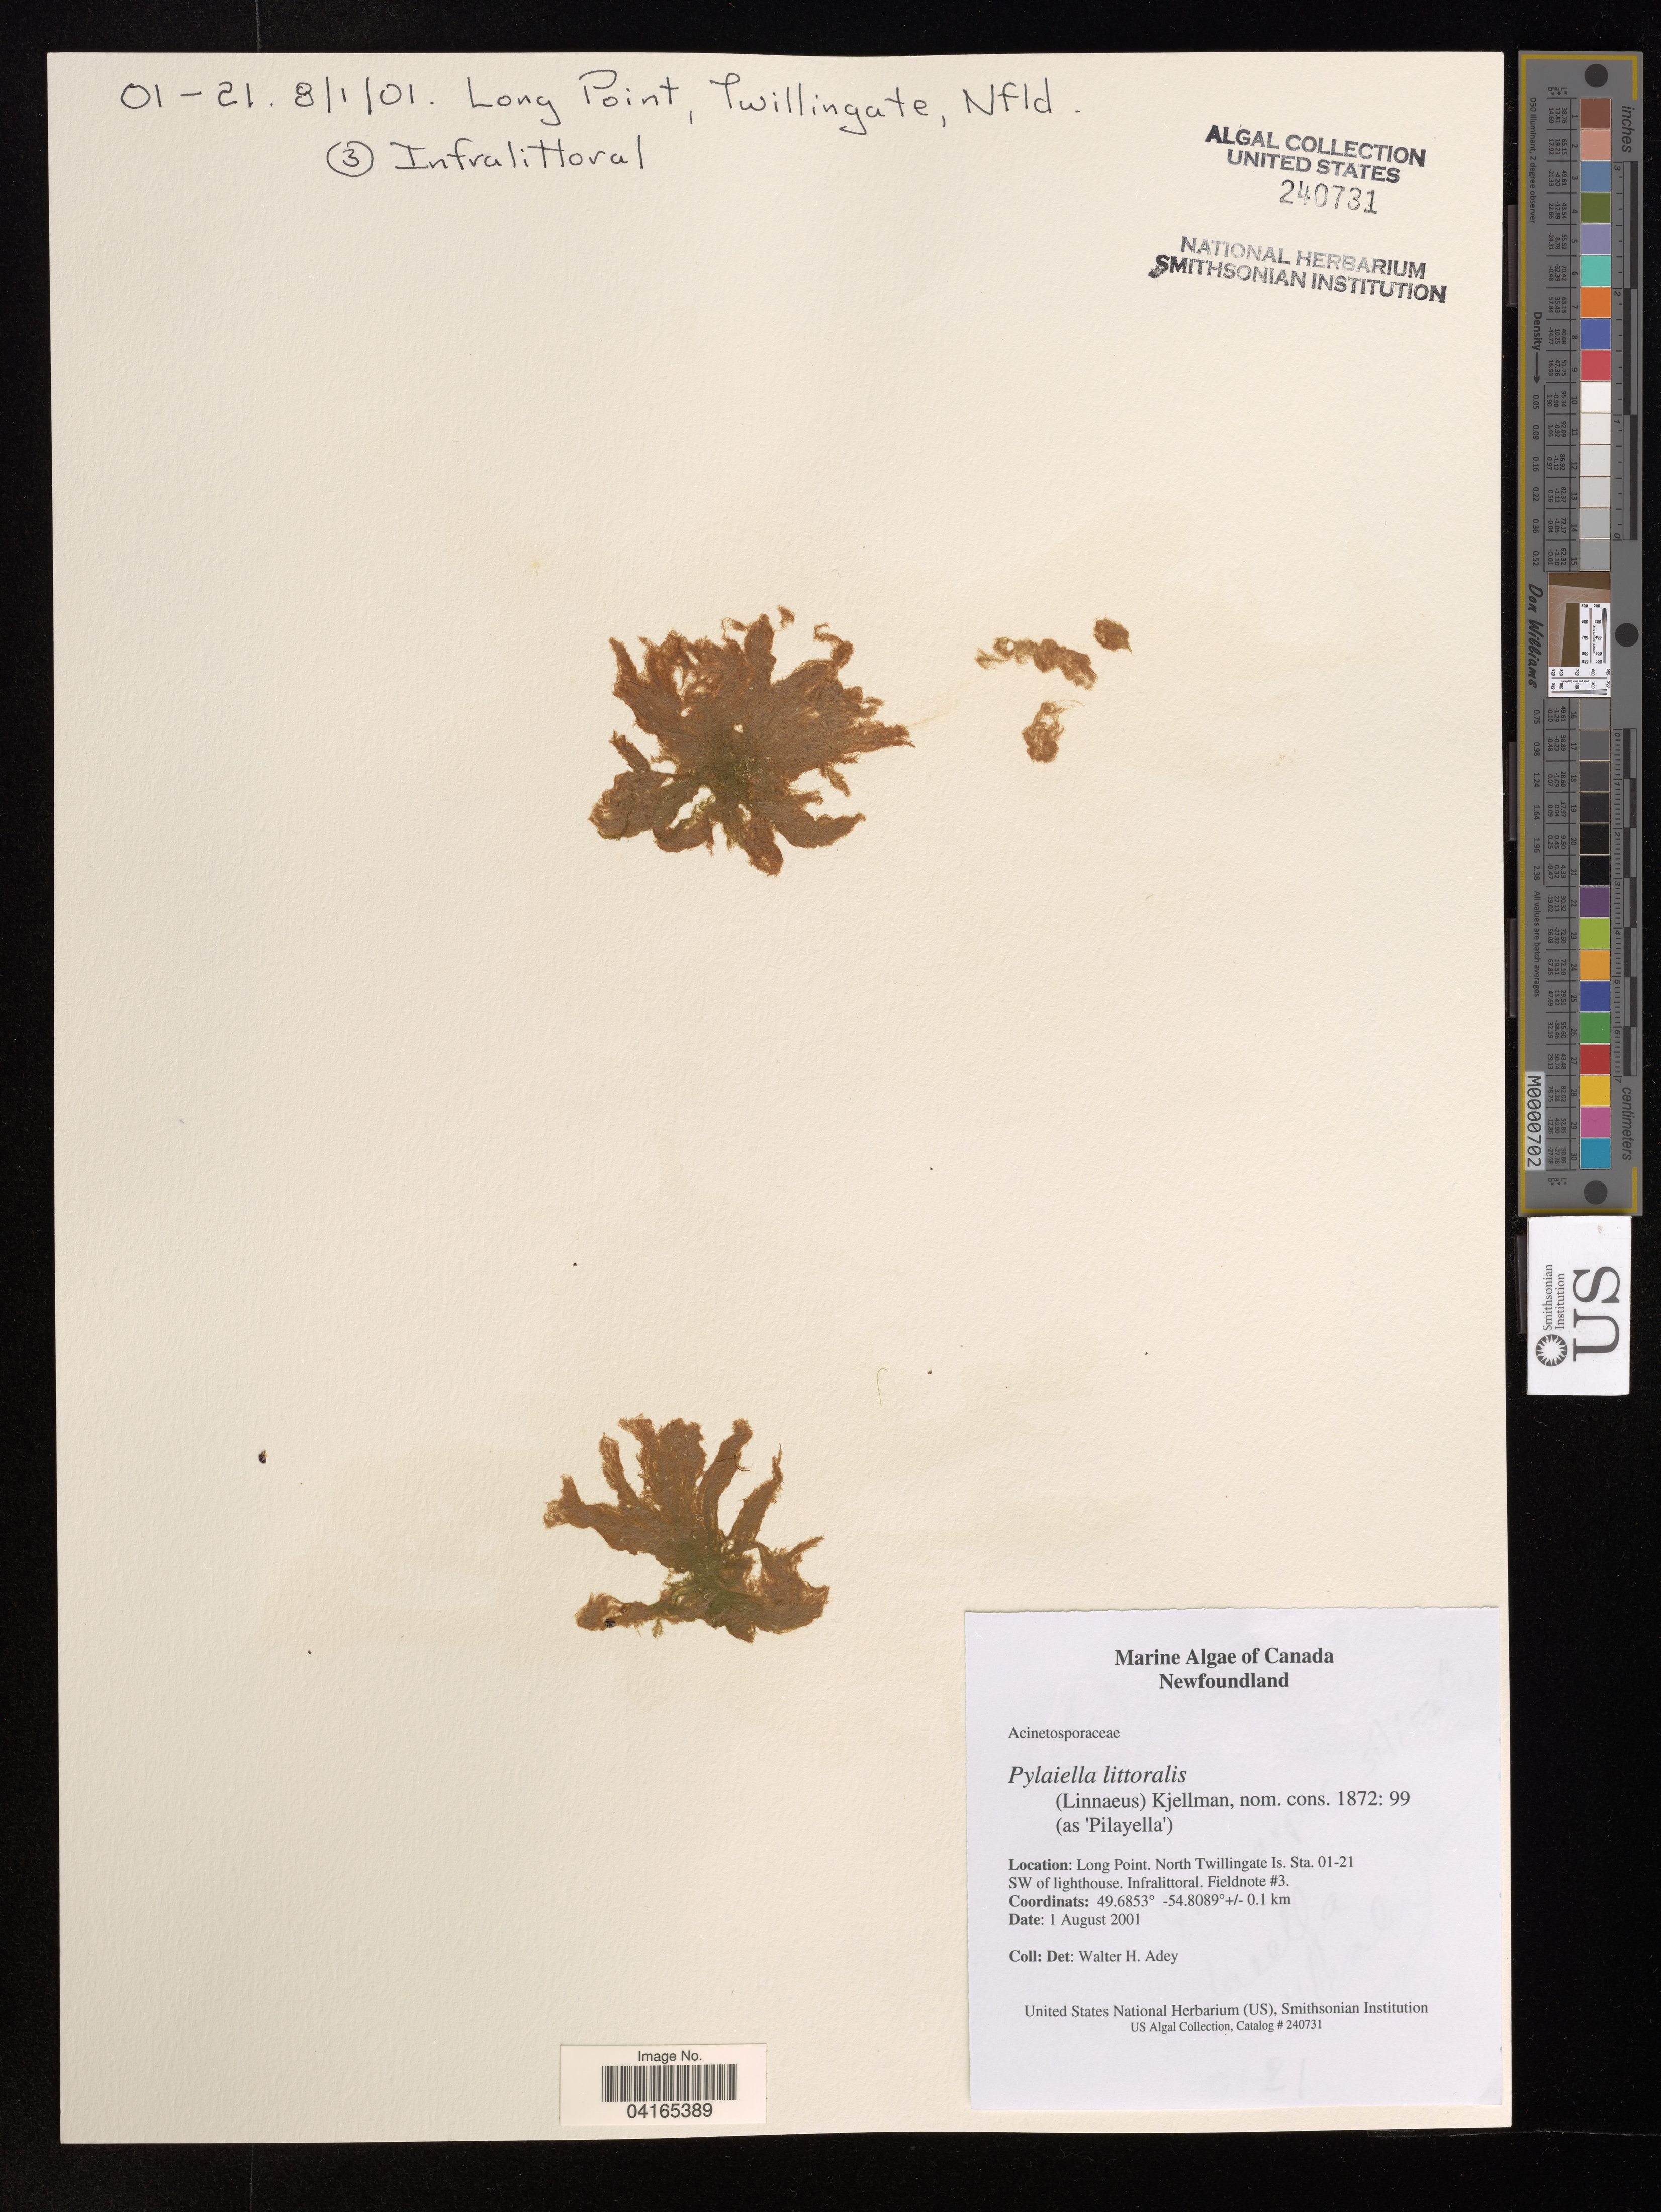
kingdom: Chromista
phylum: Ochrophyta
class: Phaeophyceae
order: Ectocarpales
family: Acinetosporaceae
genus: Pylaiella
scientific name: Pylaiella littoralis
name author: (L.) Kjellman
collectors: W. H. Adey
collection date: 2001-08-01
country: Canada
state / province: Newfoundland and Labrador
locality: Long Point, North Twillingate Is. Sta. 01-21. SW of lighthouse.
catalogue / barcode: US 240731